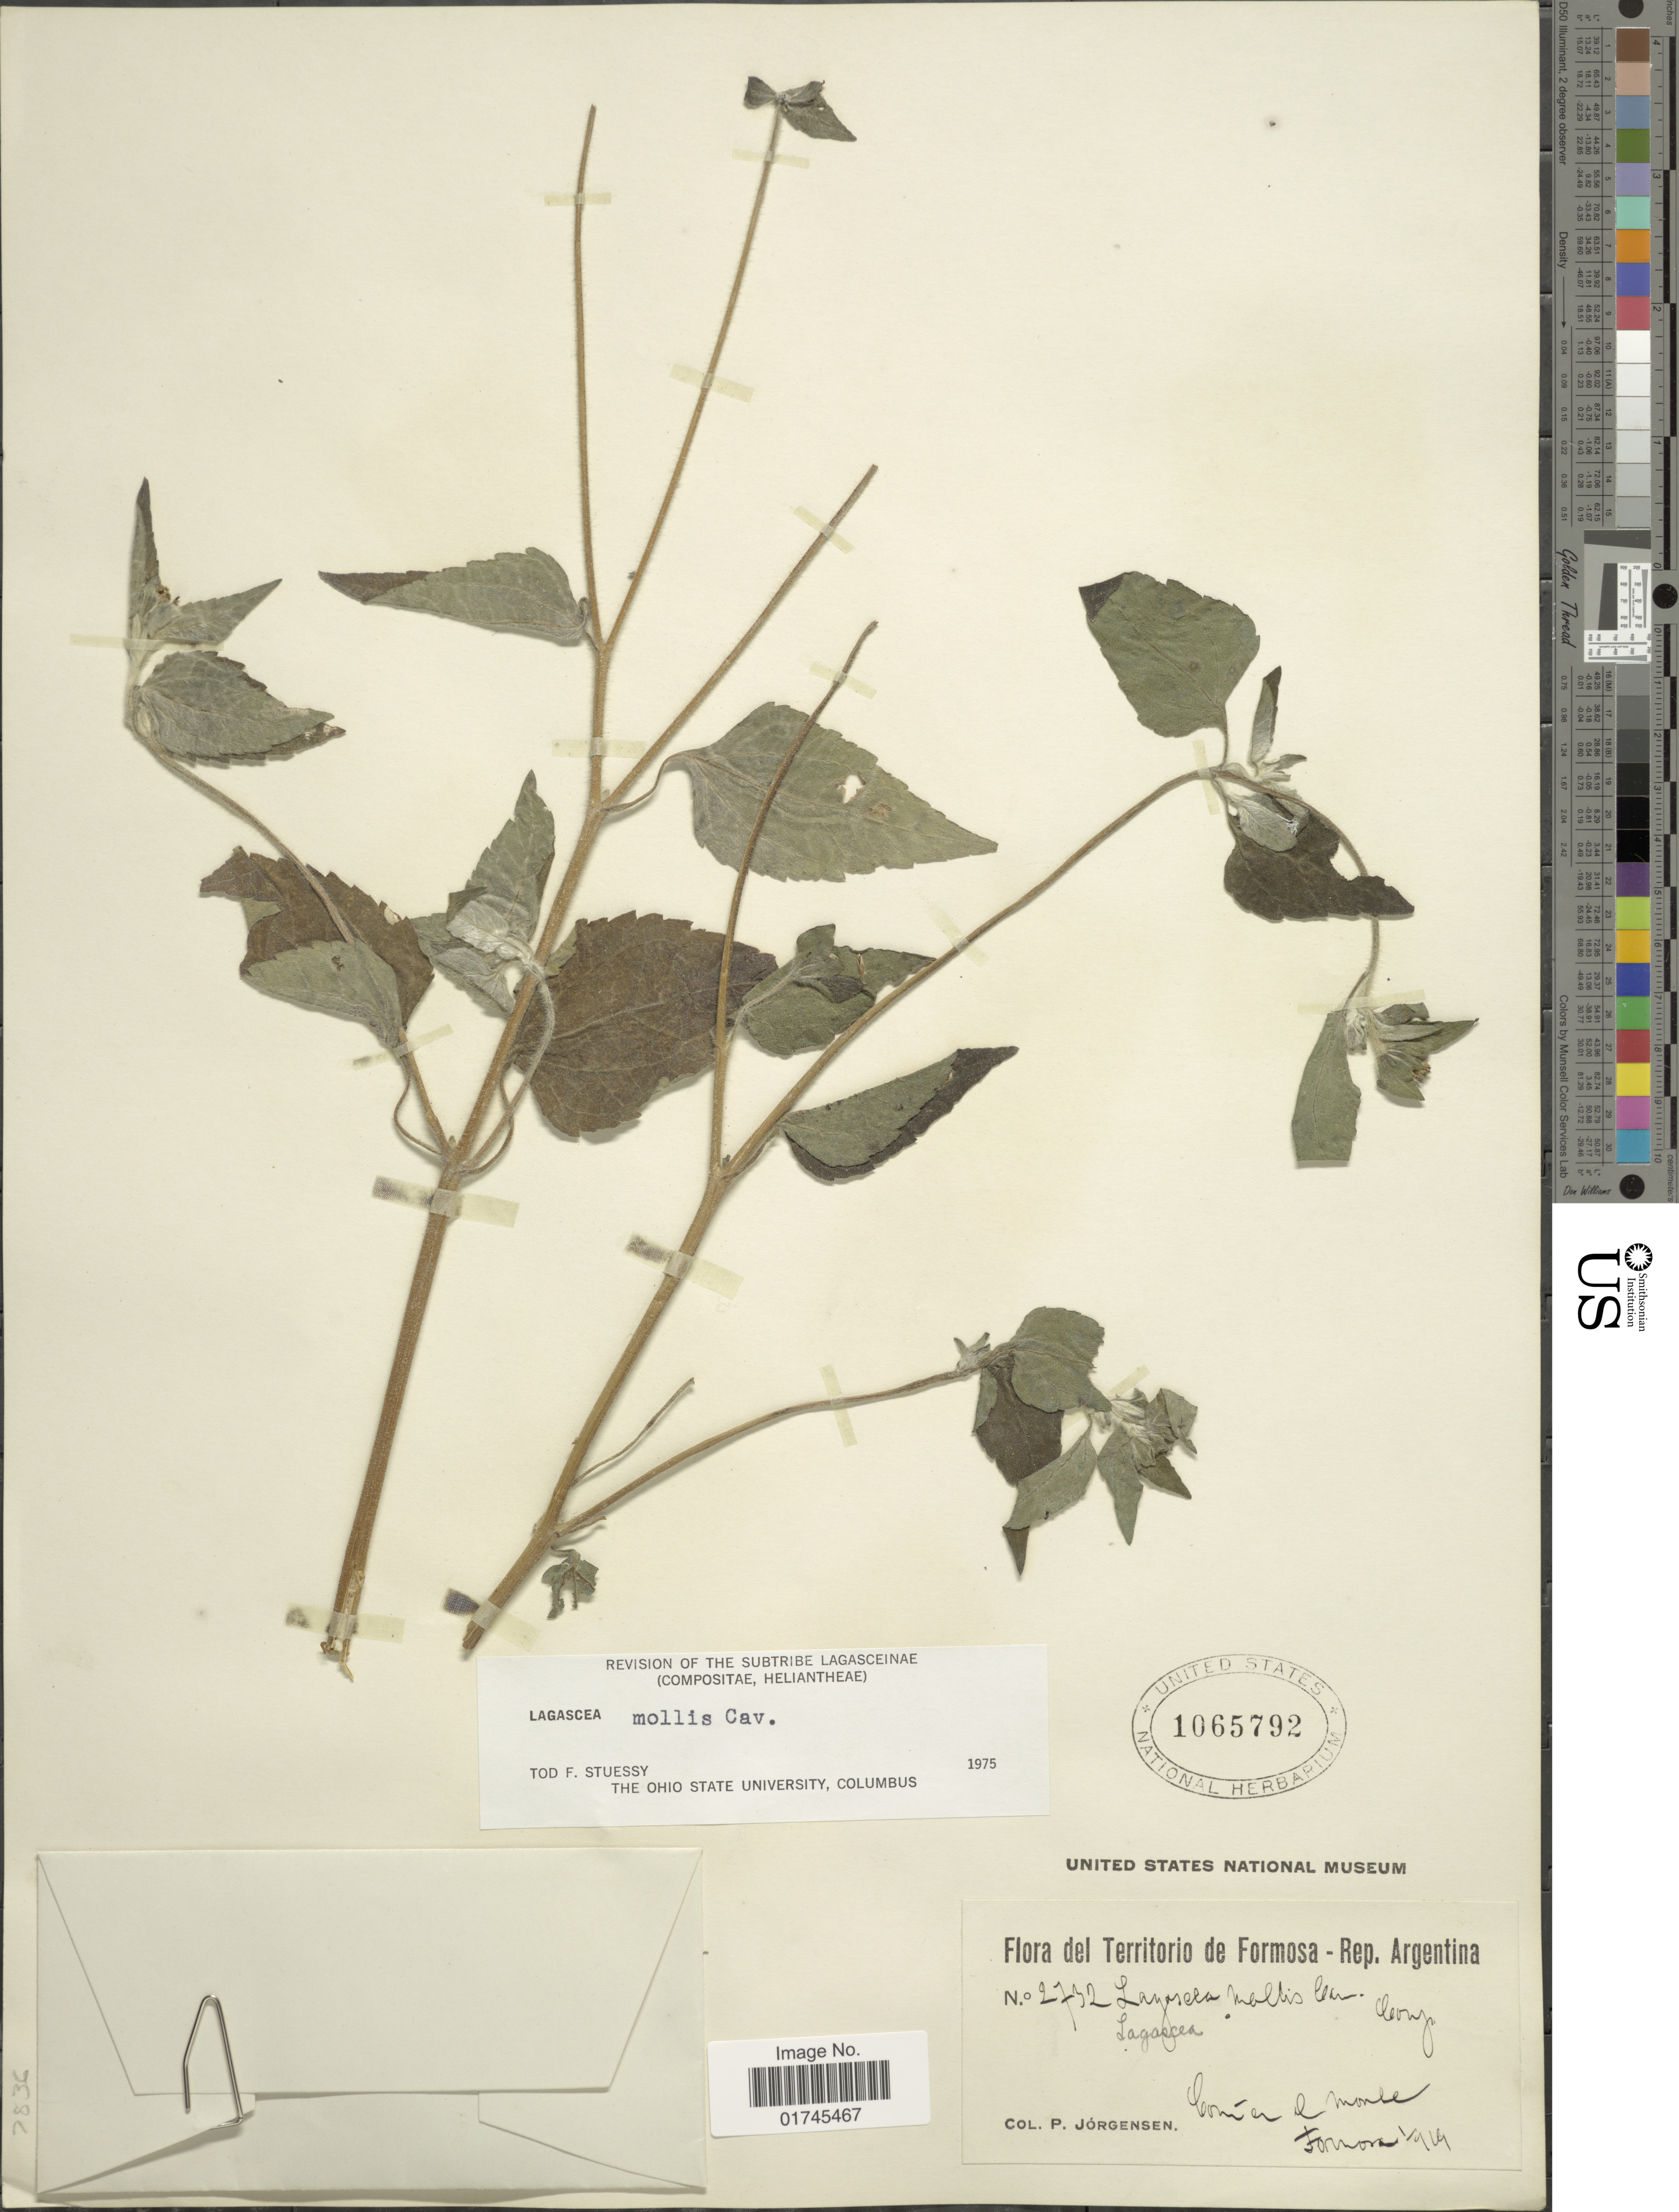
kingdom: Plantae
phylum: Tracheophyta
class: Magnoliopsida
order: Asterales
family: Asteraceae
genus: Lagascea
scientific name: Lagascea mollis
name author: Cav.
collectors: P. Jörgensen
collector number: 2732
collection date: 1919-01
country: Argentina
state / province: Formosa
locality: Territorio de Formosa, en el monte Formosa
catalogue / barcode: US 1065792